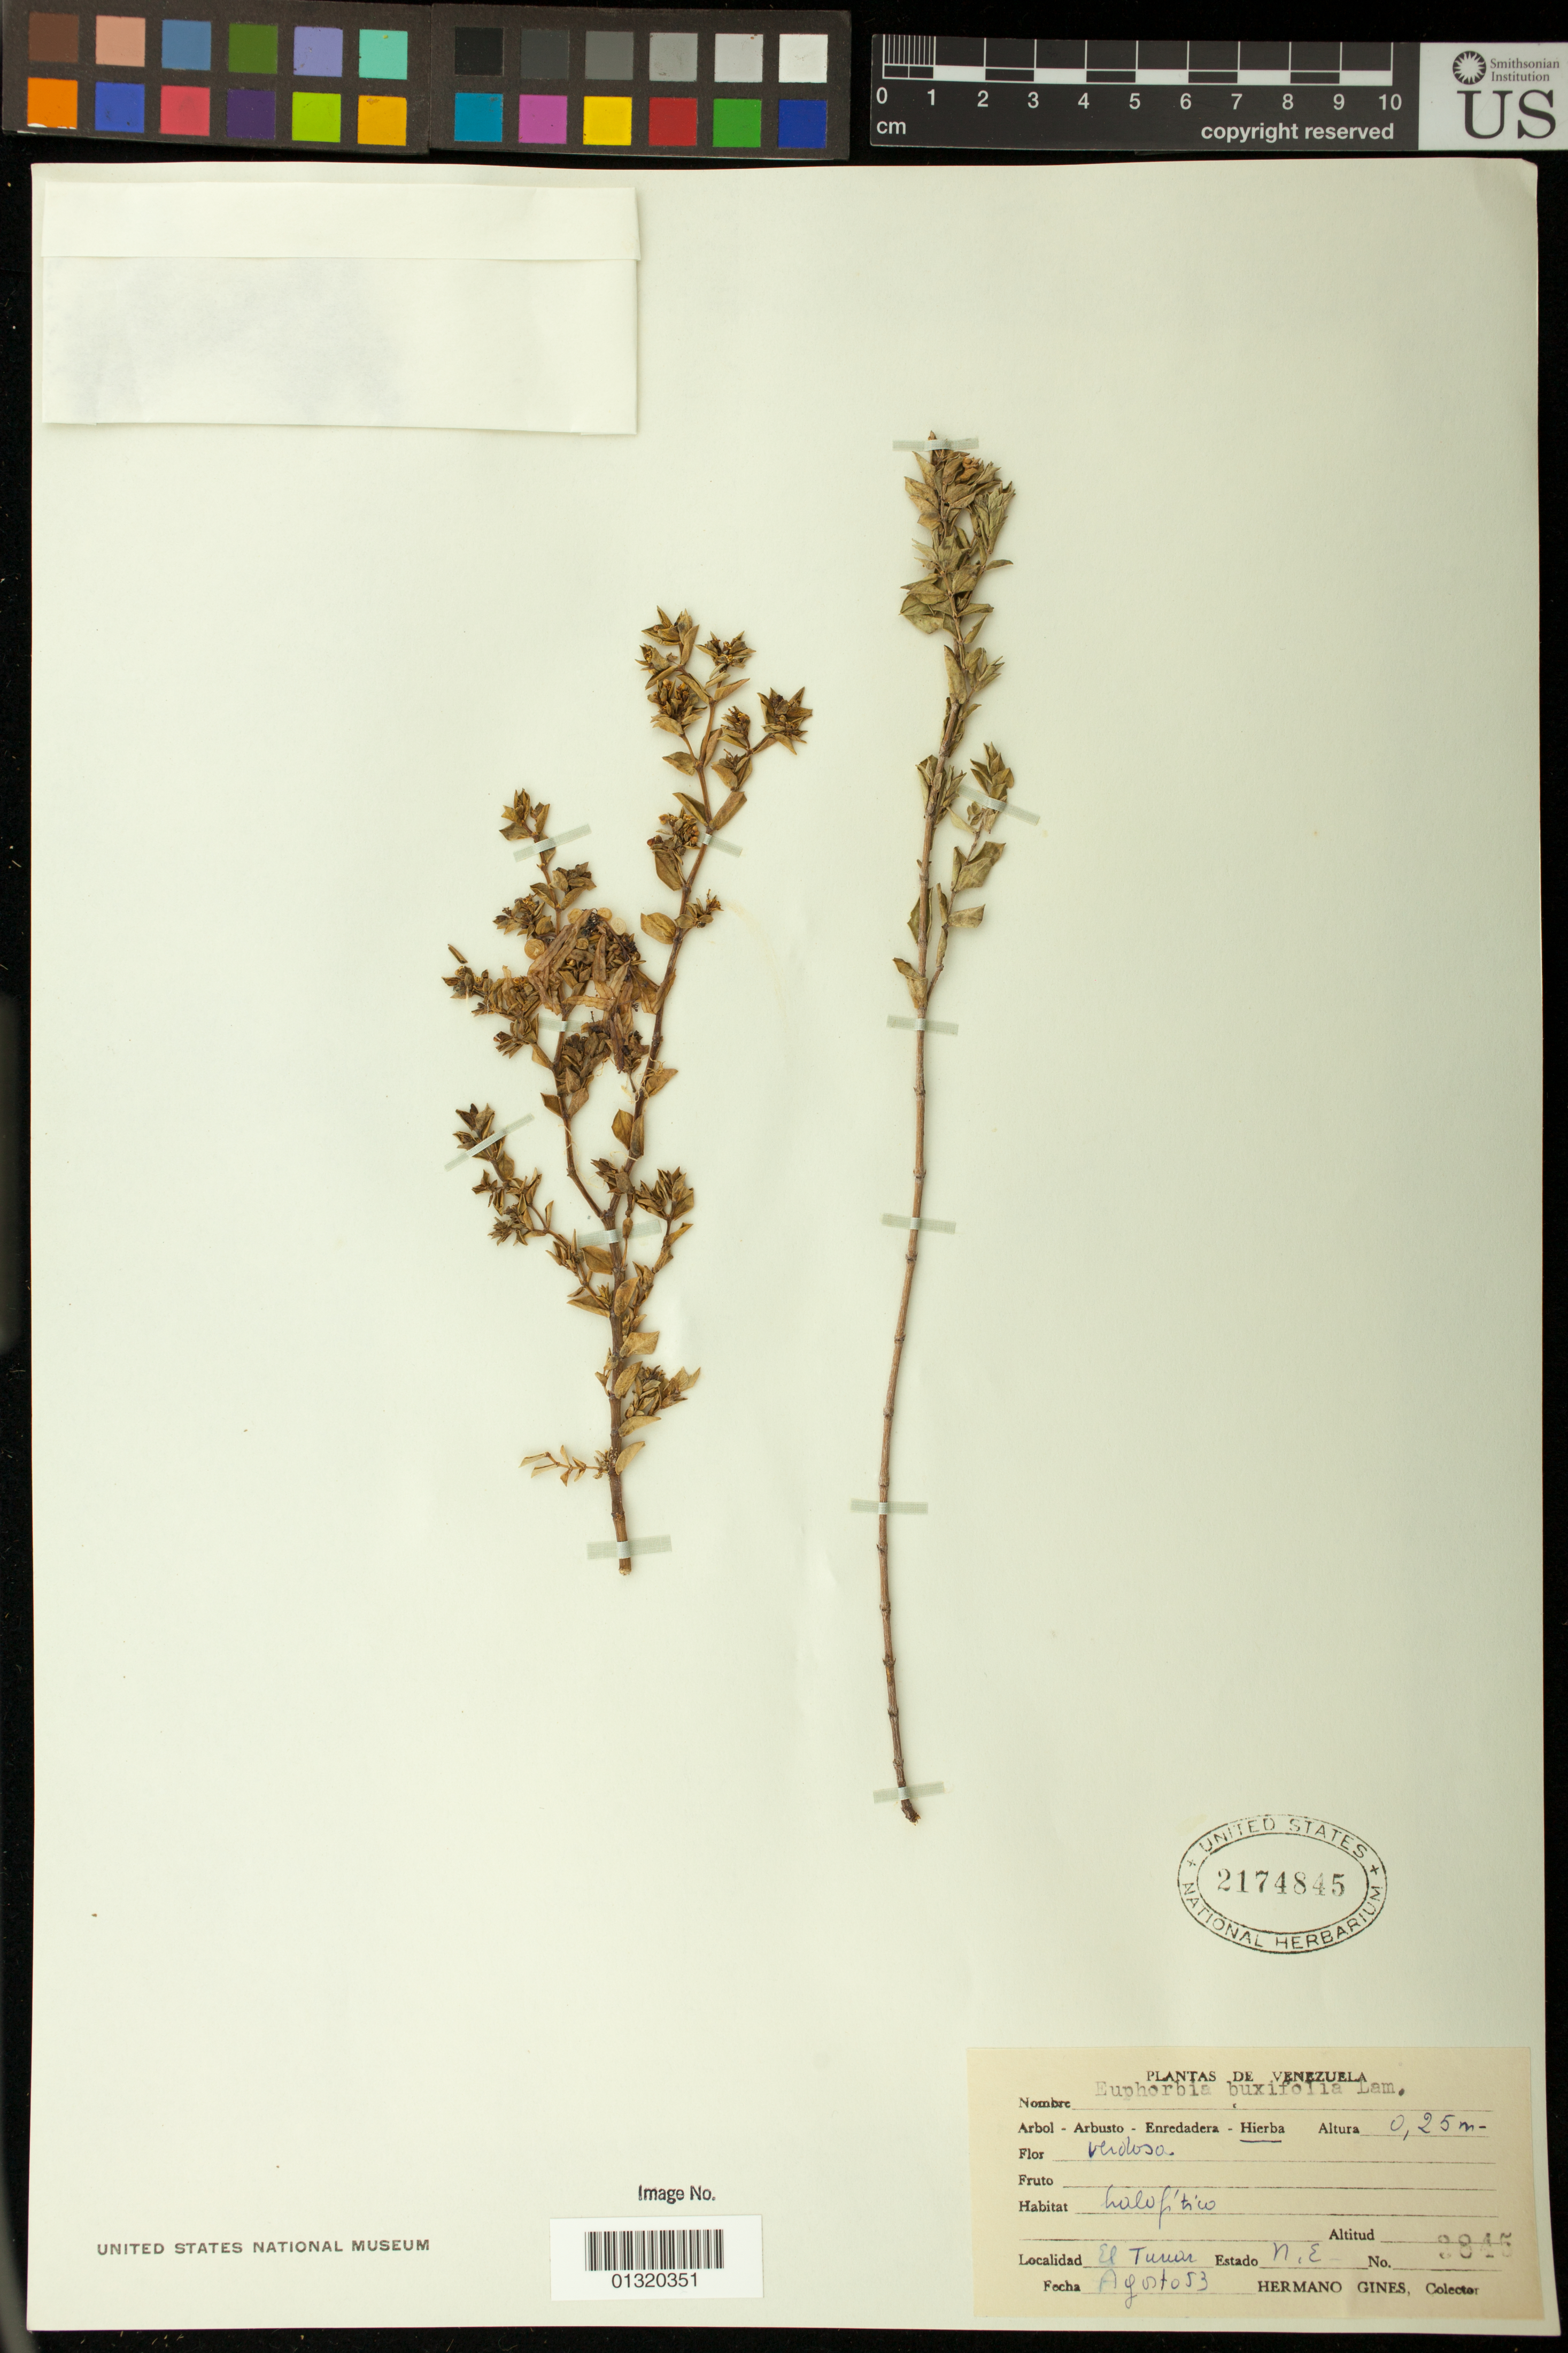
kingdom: Plantae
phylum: Tracheophyta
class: Magnoliopsida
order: Malpighiales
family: Euphorbiaceae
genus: Euphorbia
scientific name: Euphorbia mesembryanthemifolia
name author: Jacq.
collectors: H. Gines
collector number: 3845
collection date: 1953-08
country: Venezuela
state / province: Nueva Esparta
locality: El Tunar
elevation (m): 0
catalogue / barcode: US 2174845